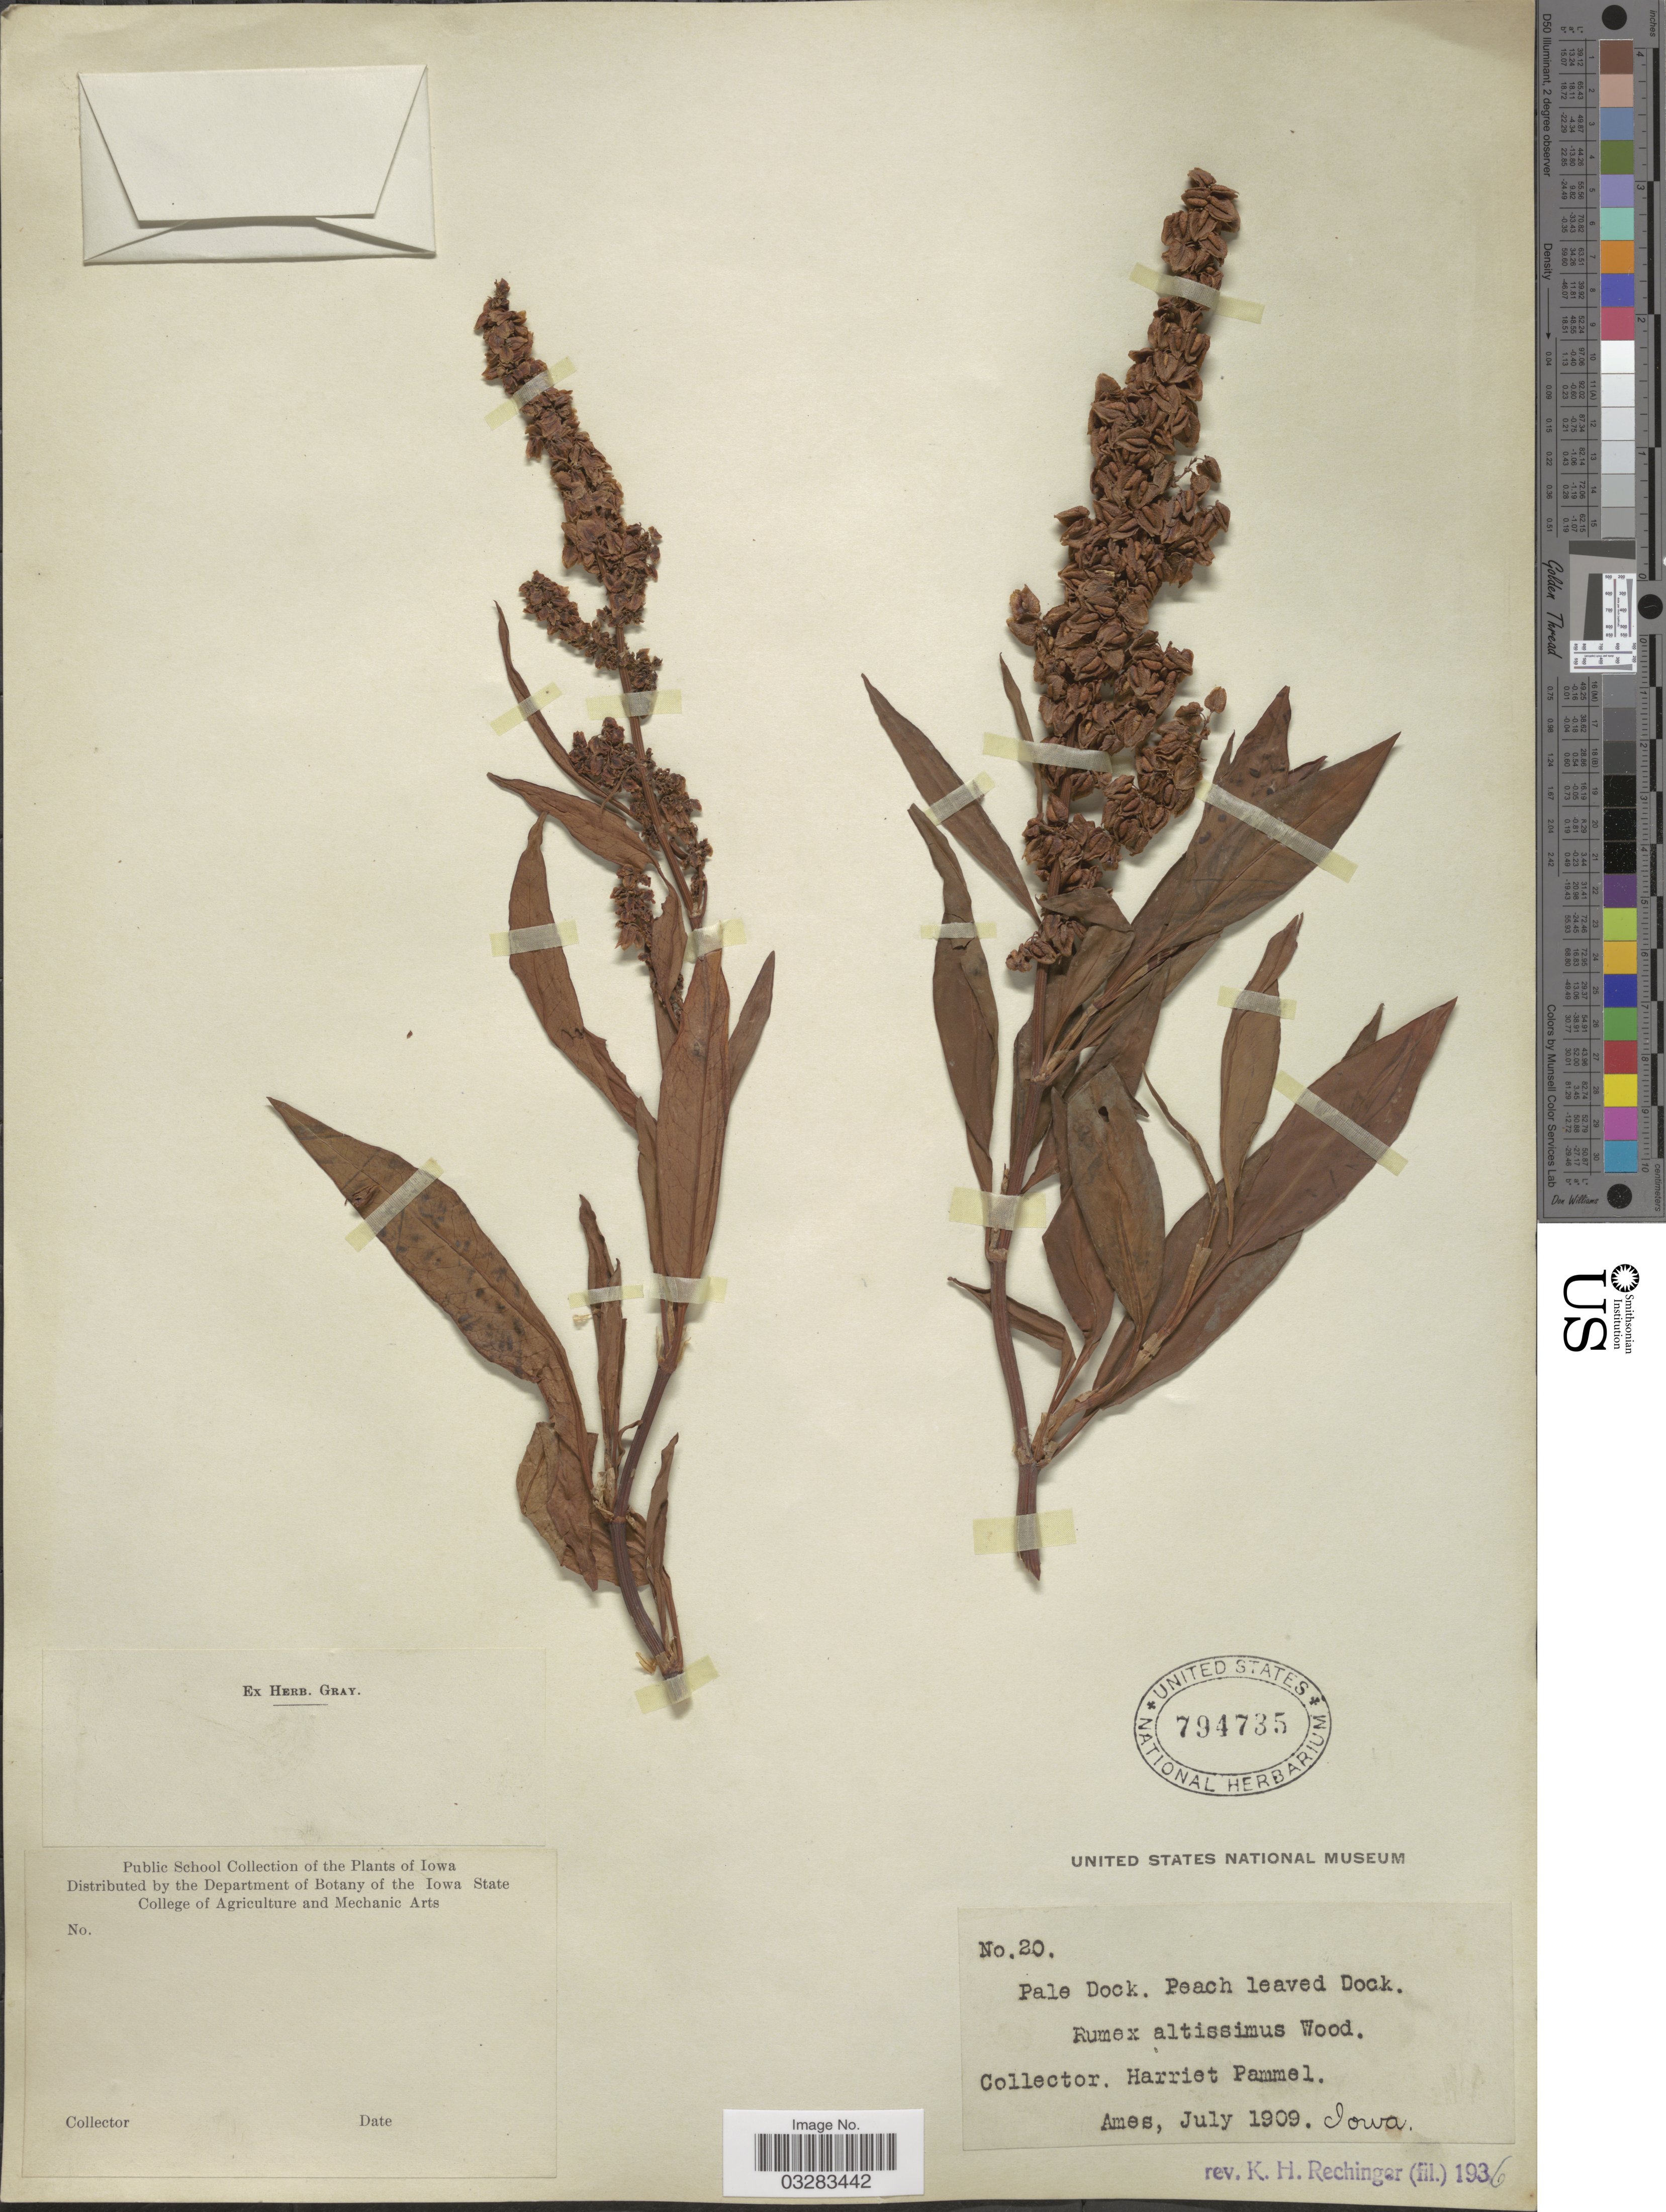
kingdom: Plantae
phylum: Tracheophyta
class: Magnoliopsida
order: Caryophyllales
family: Polygonaceae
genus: Rumex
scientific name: Rumex altissimus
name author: Alph. Wood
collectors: H. Pammel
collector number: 20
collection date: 1909-07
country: United States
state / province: Iowa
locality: Ames.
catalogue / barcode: US 794735